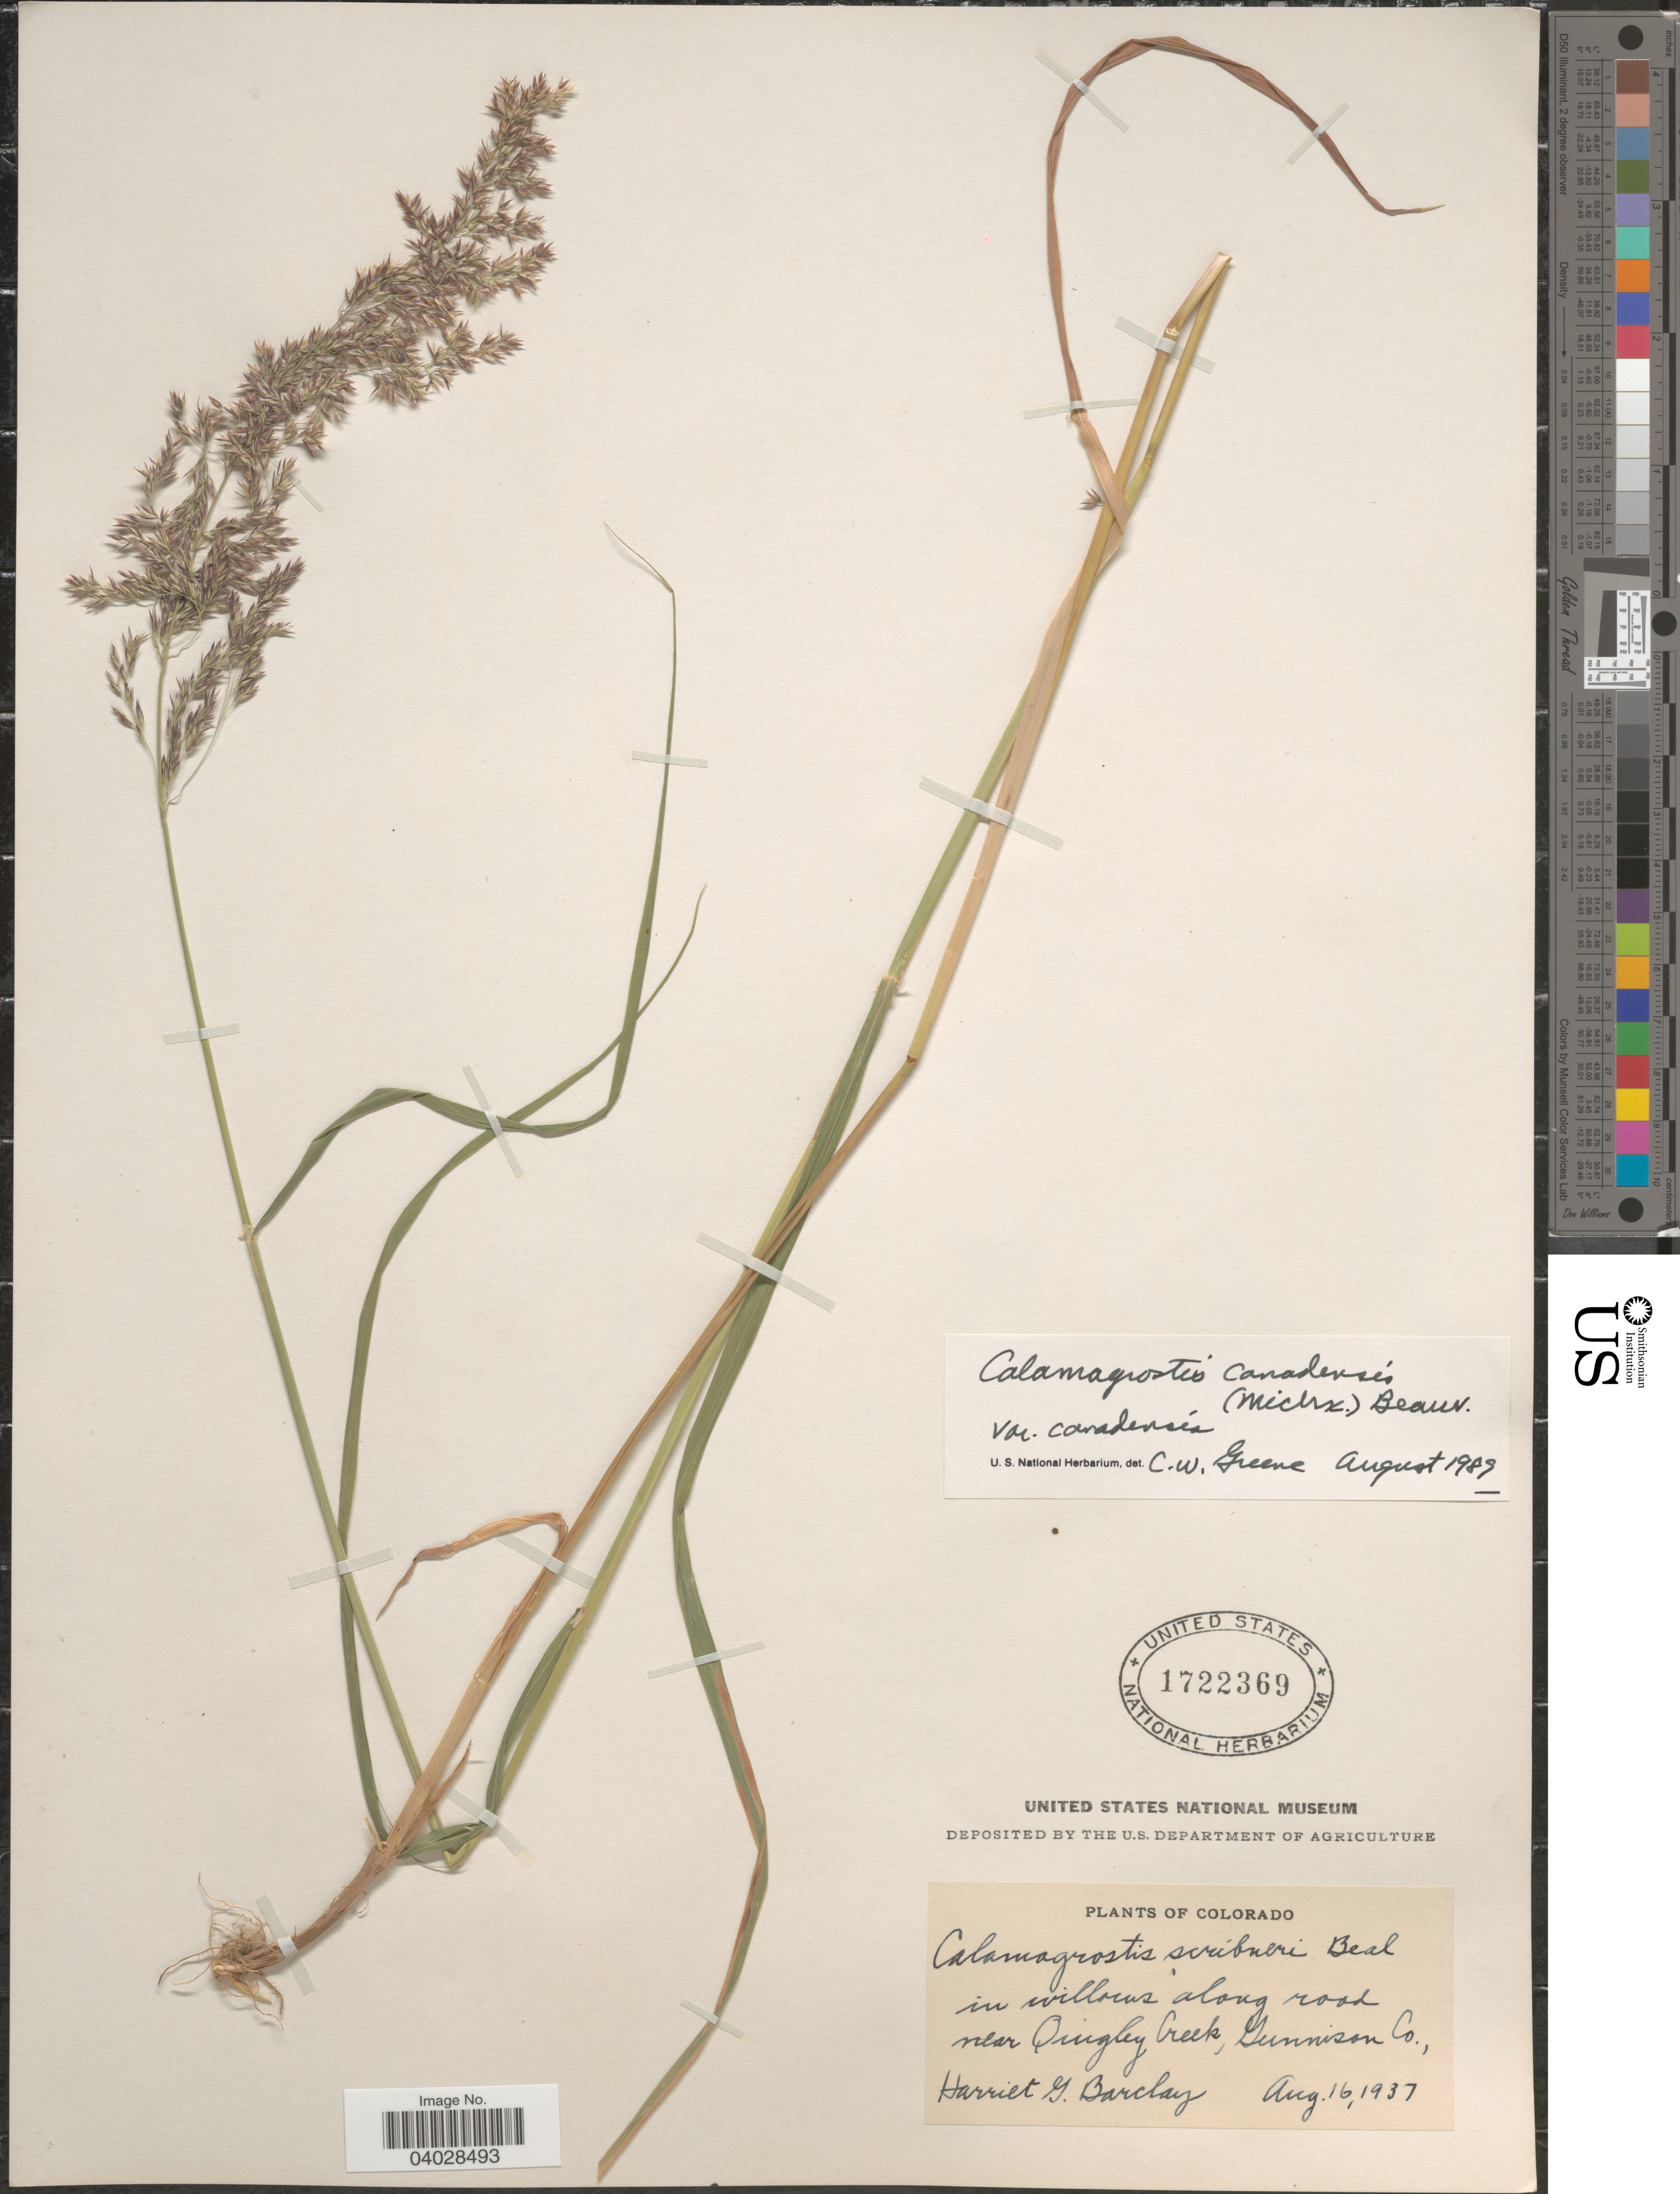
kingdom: Plantae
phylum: Tracheophyta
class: Liliopsida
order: Poales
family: Poaceae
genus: Calamagrostis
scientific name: Calamagrostis canadensis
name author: (Michx.) P. Beauv.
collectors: H. G. Barclay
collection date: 1937-08-16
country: United States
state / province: Colorado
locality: In willows along road near Quigley Creek, Gunnison Co.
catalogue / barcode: US 1722369